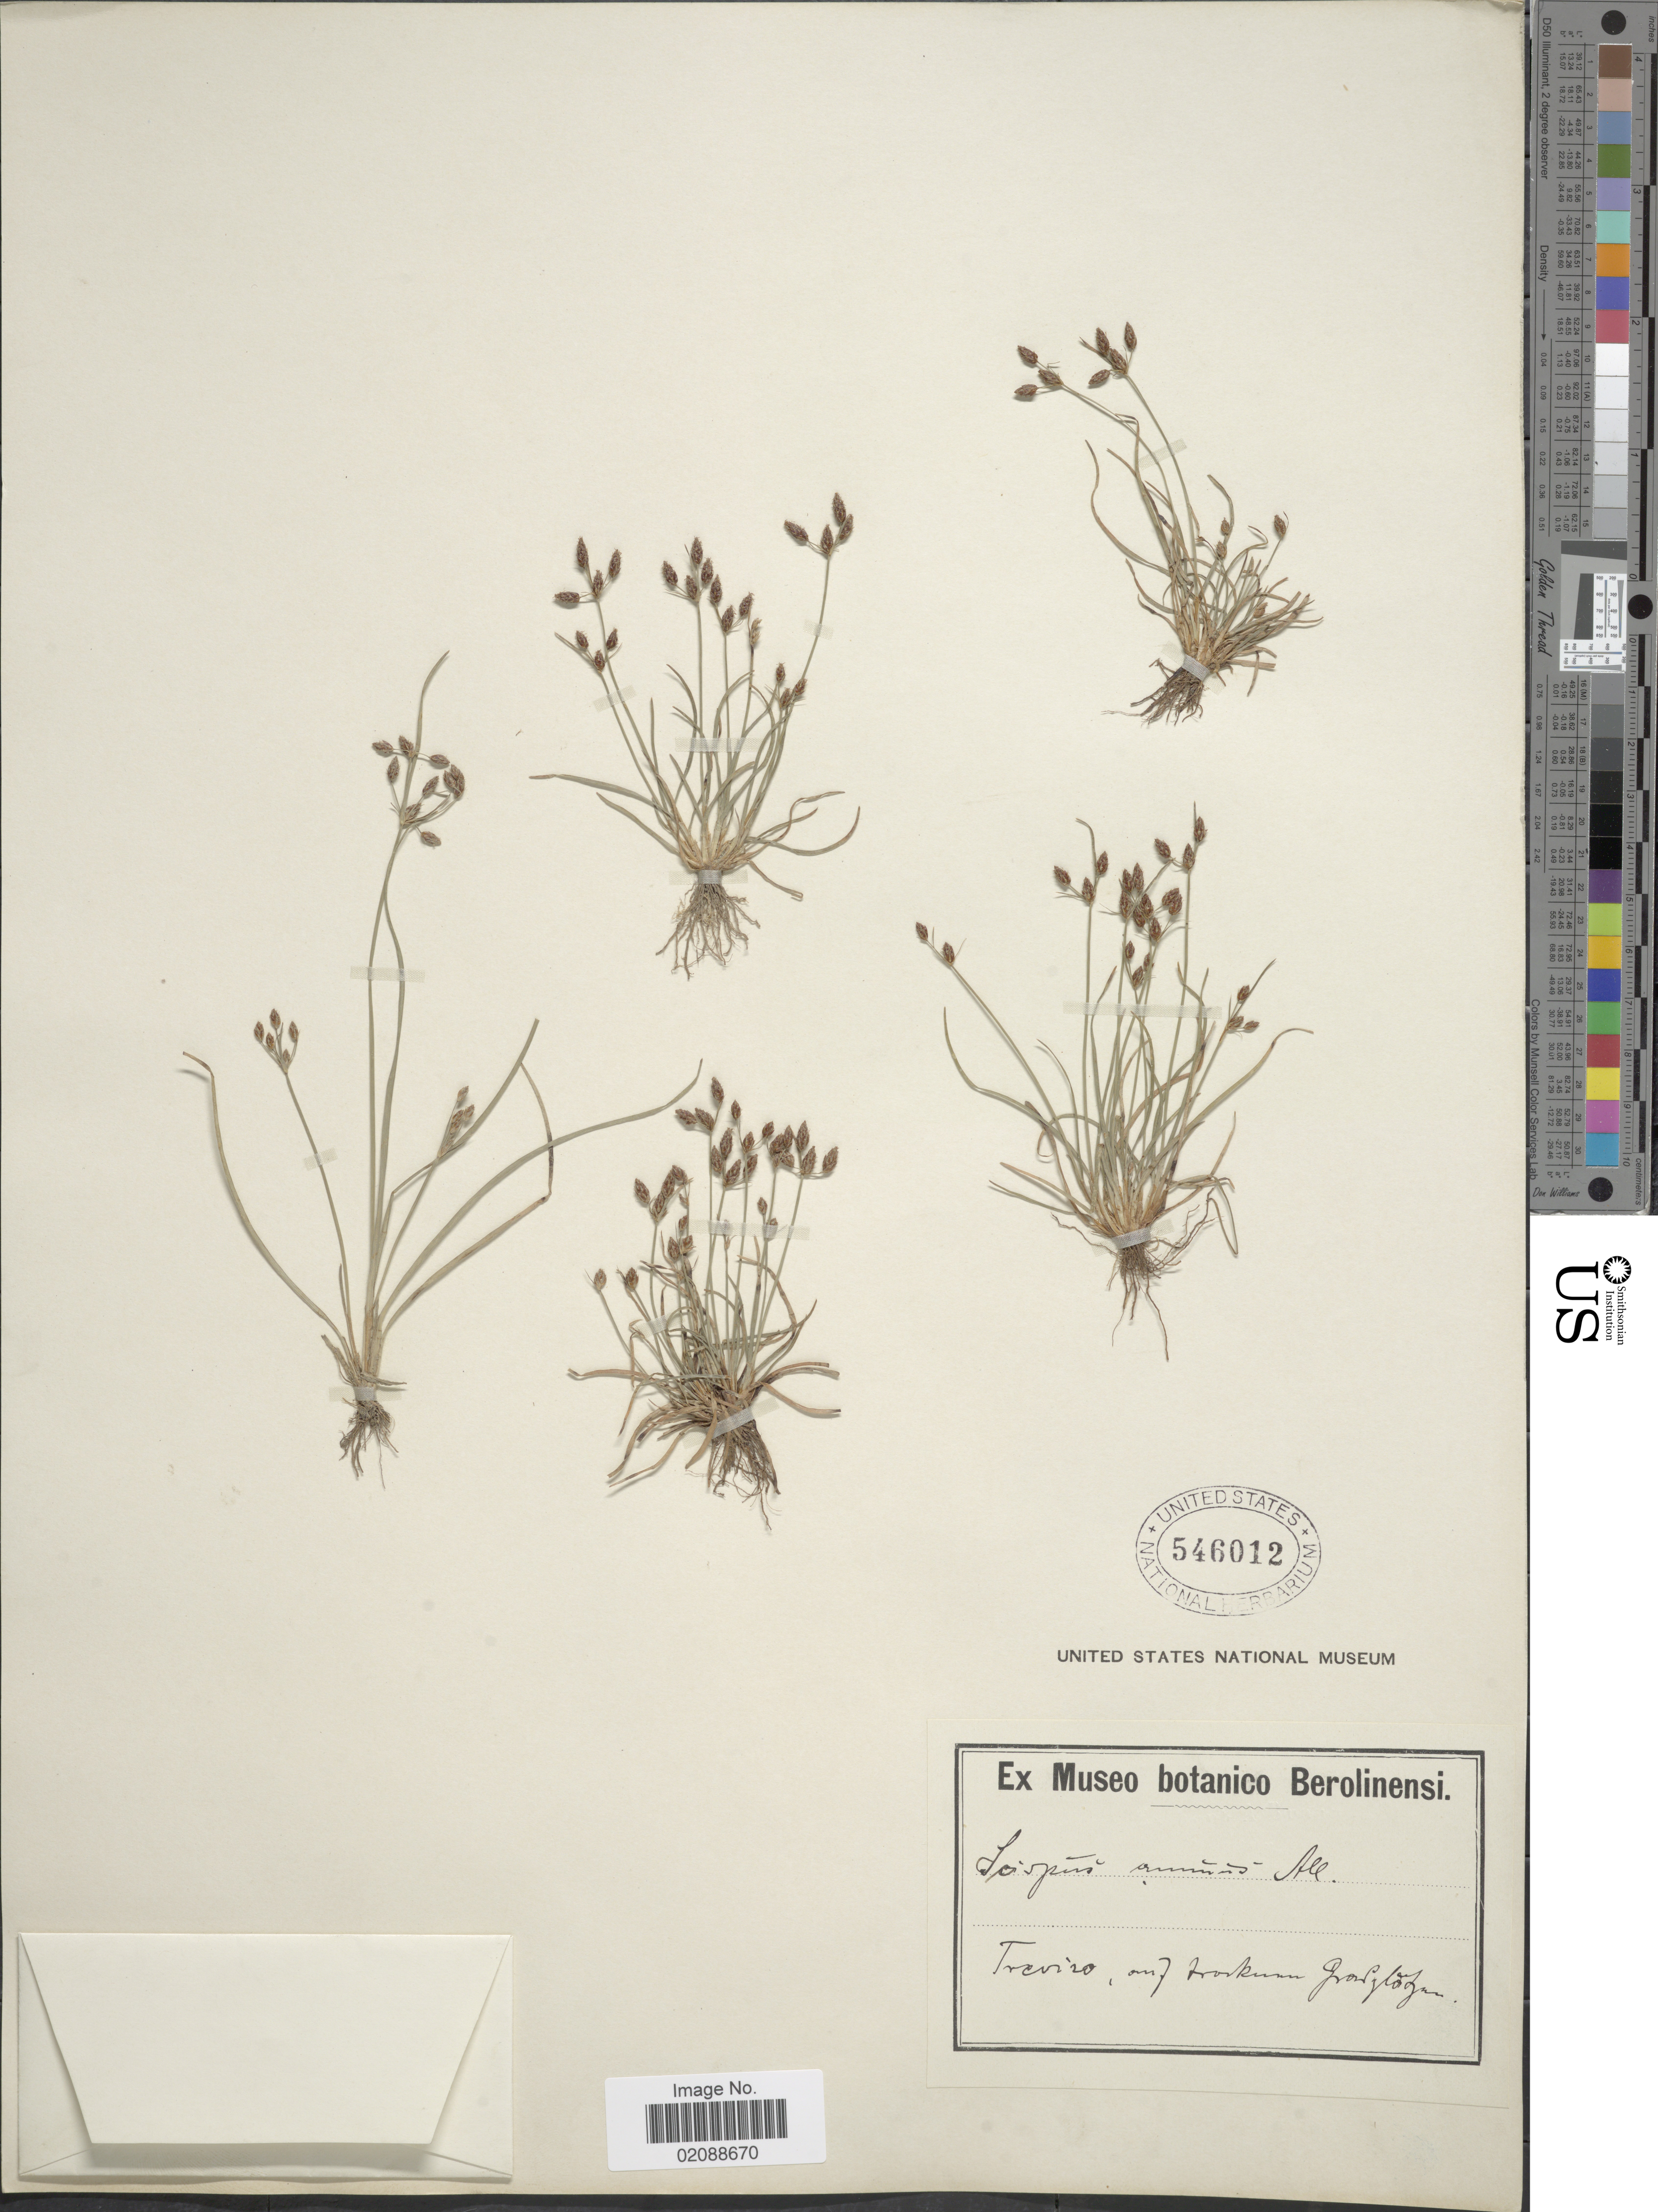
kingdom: Plantae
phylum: Tracheophyta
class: Liliopsida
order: Poales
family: Cyperaceae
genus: Fimbristylis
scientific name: Fimbristylis annua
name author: (All.) Roem. & Schult.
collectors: ex herb. Museo botanico Berolinensi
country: Germany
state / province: Rhineland-Palatinate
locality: Treviro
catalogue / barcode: US 546012